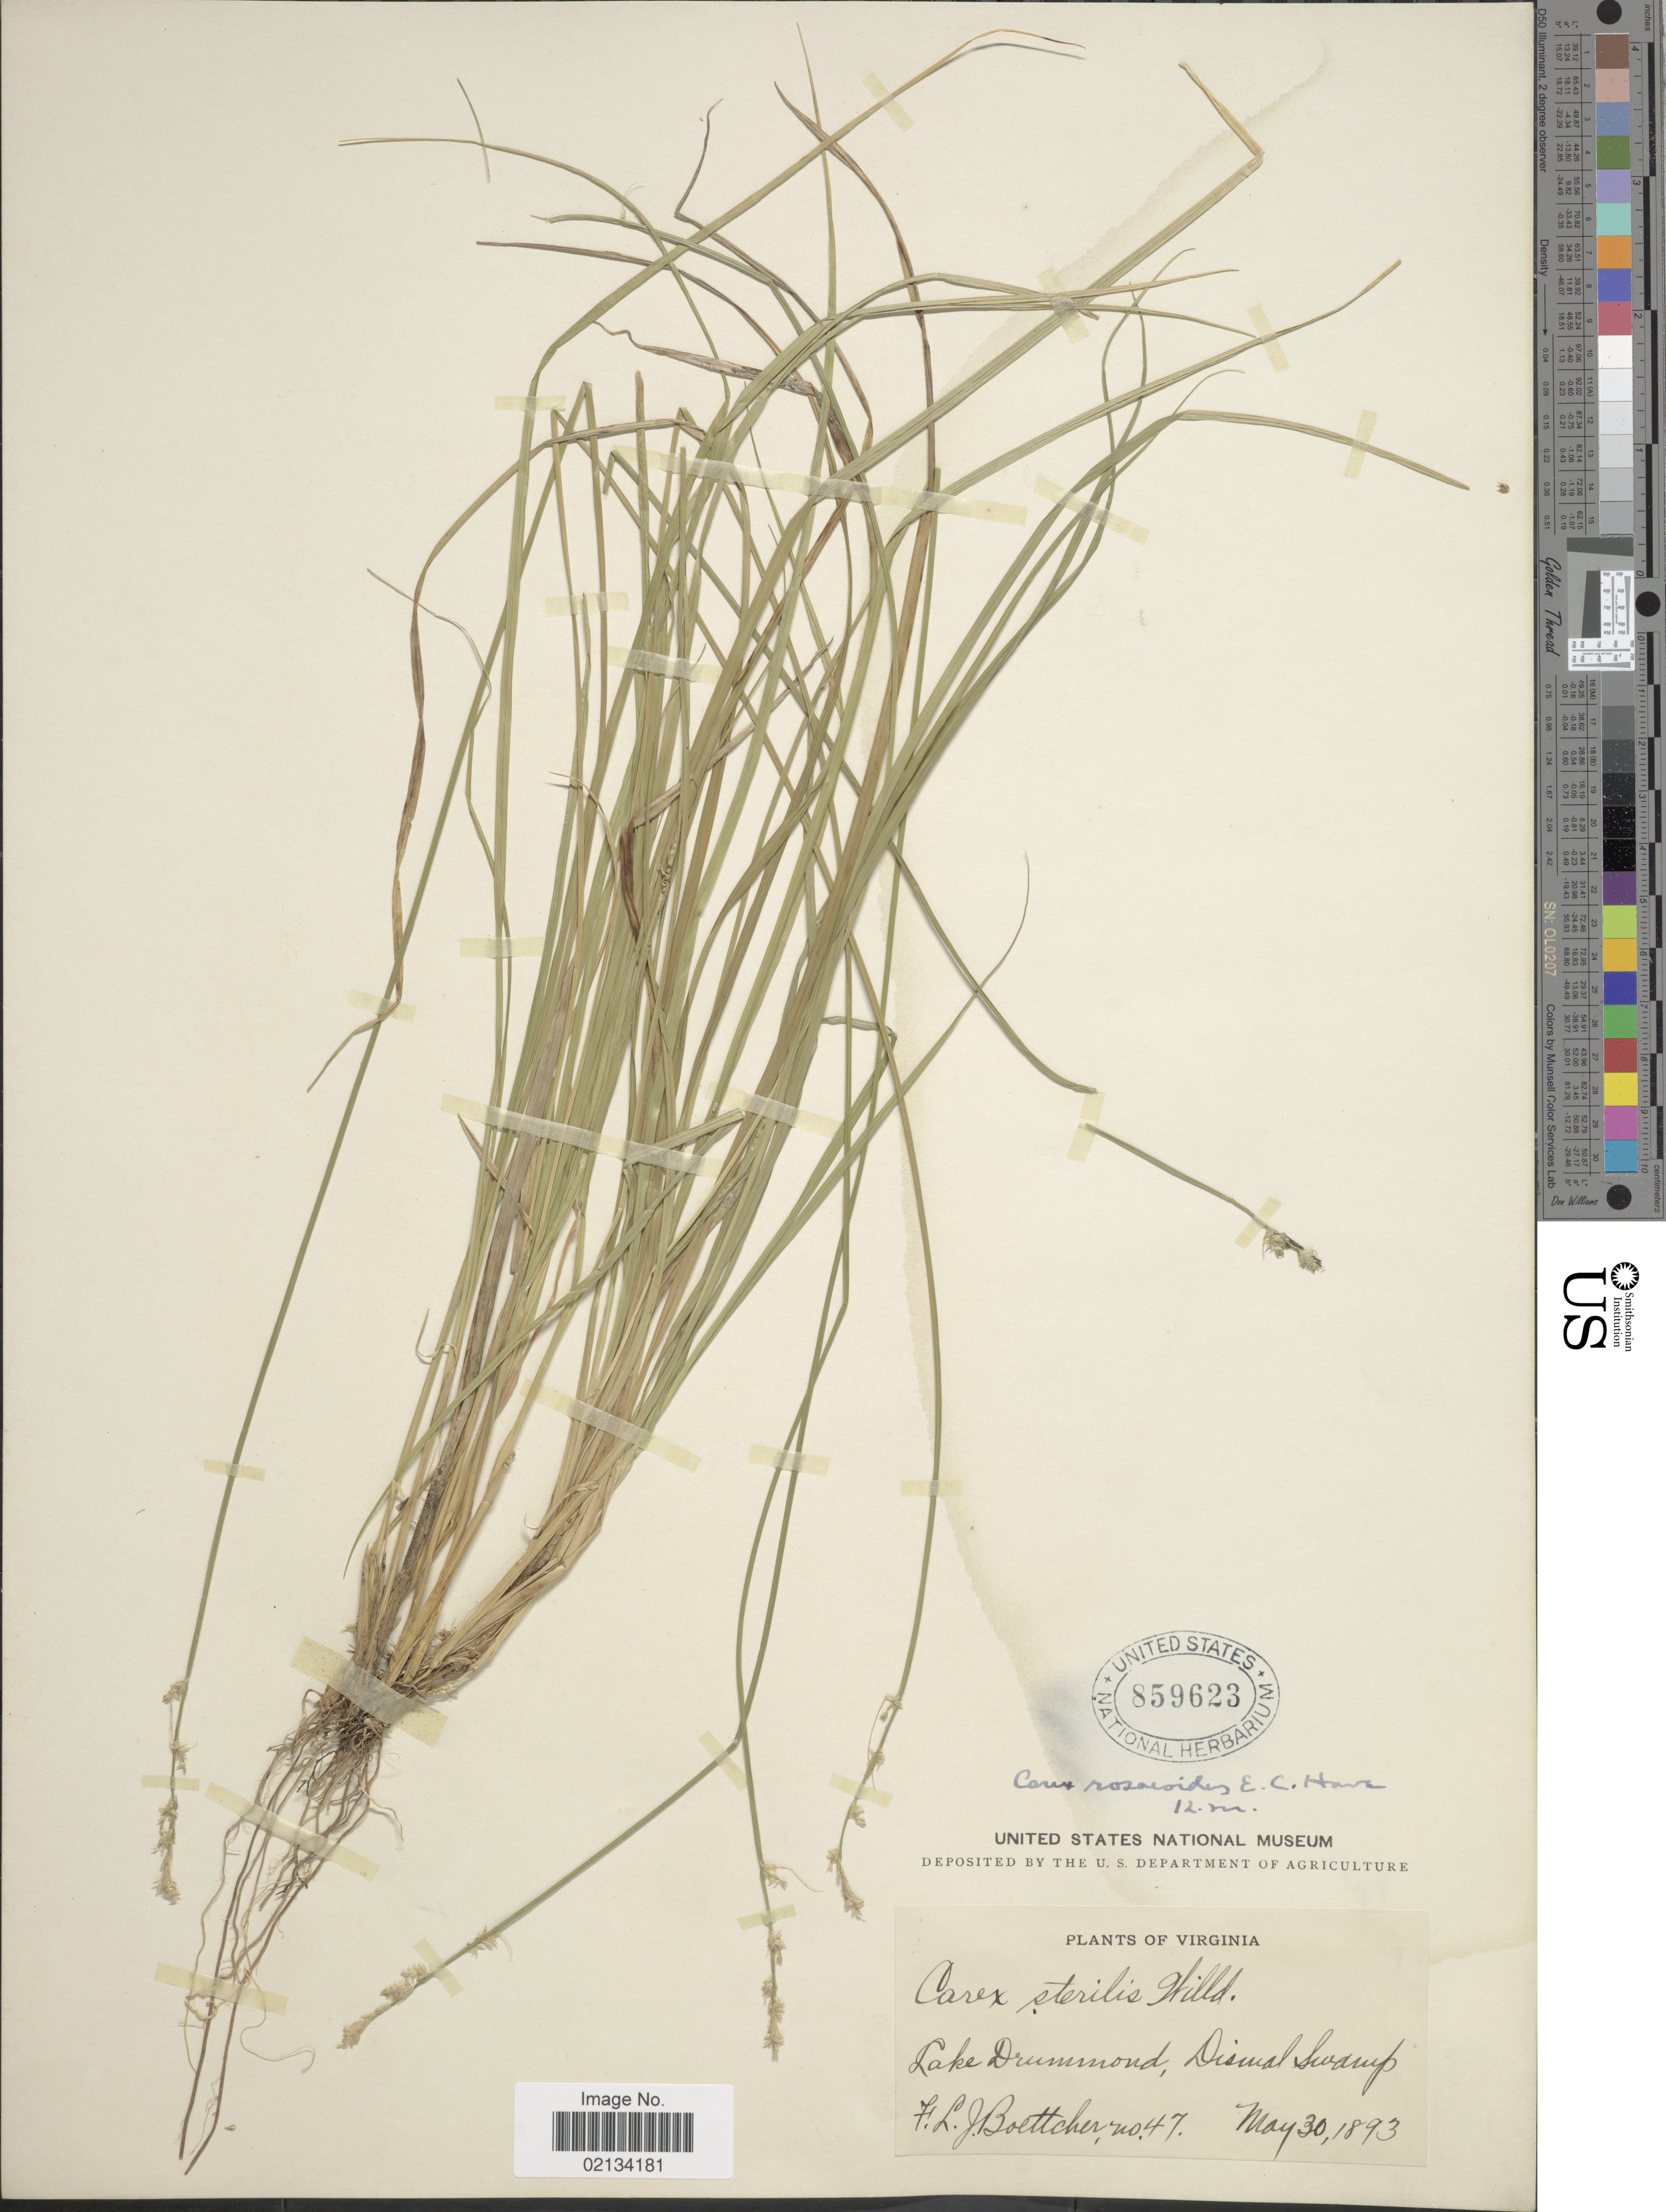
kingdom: Plantae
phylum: Tracheophyta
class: Liliopsida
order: Poales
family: Cyperaceae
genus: Carex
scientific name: Carex seorsa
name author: Howe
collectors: F. Boetther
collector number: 47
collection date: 1893-05-30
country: United States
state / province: Virginia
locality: Lake Drummond, Dismal Swamp.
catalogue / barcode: US 859623